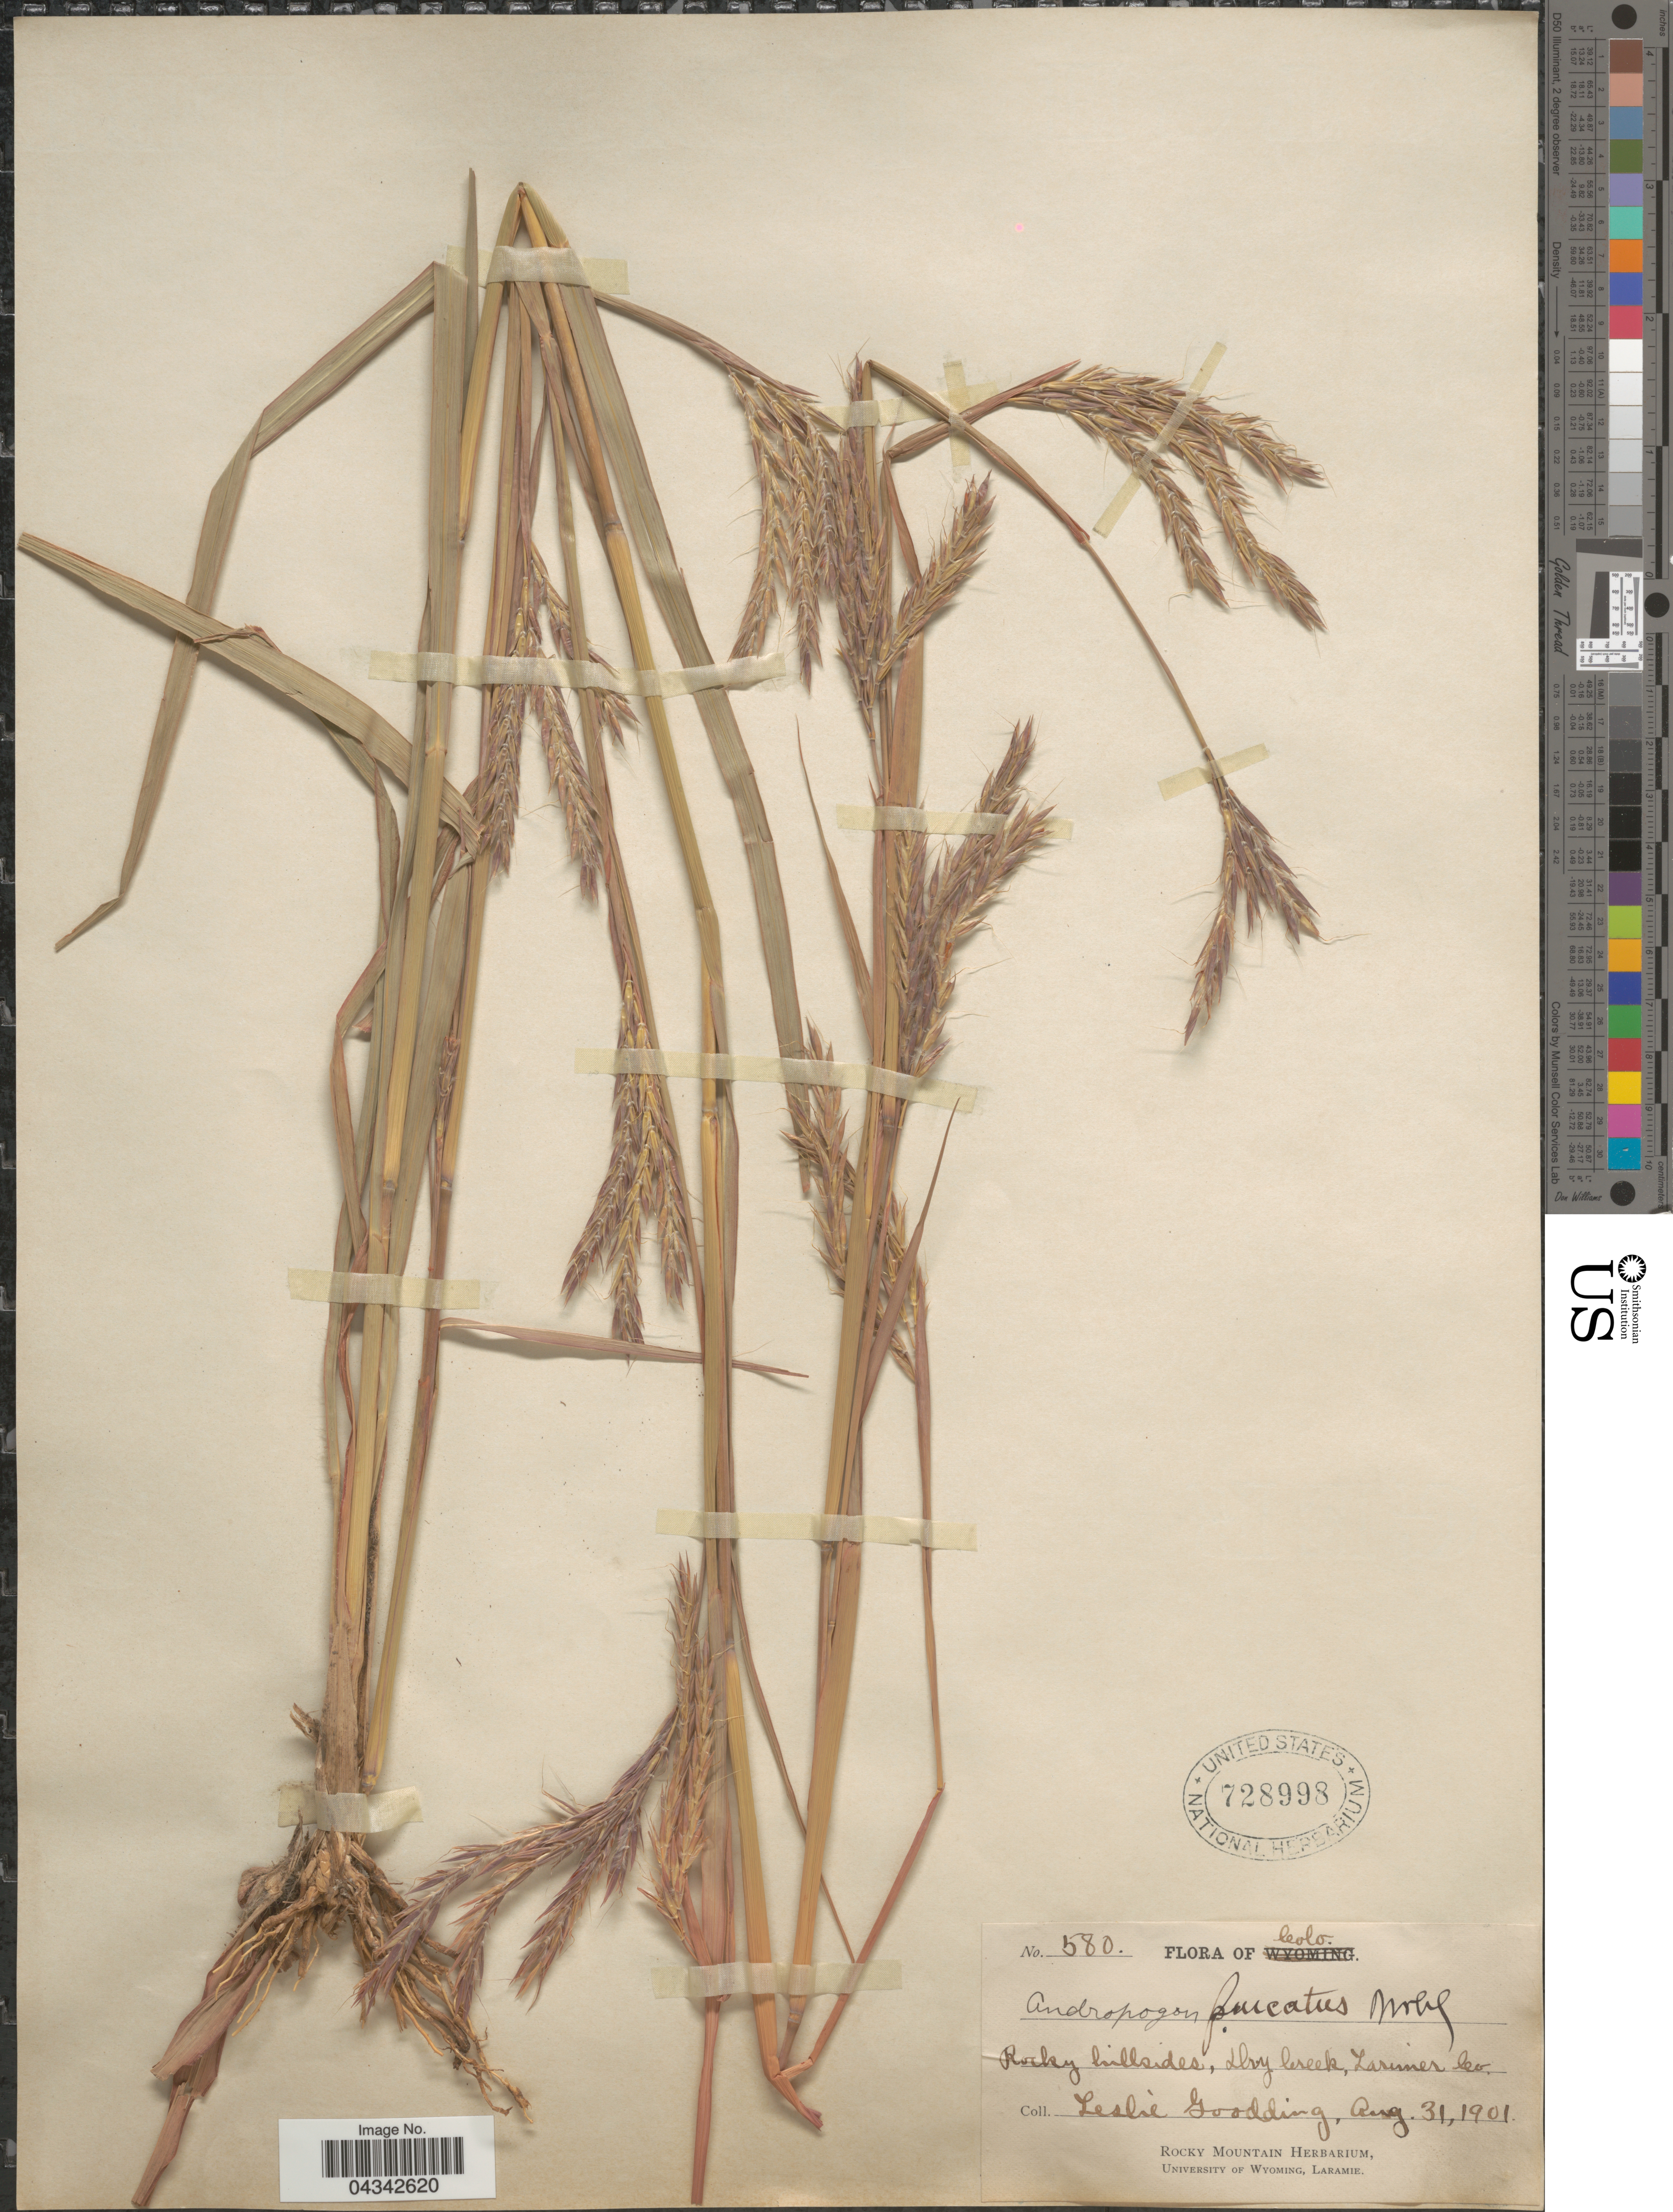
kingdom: Plantae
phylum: Tracheophyta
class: Liliopsida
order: Poales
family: Poaceae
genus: Andropogon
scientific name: Andropogon gerardii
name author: Vitman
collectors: L. N. Goodding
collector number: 580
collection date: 1901-08-31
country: United States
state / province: Colorado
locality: Rocky hillsides, Dry Creek, Larimer Co.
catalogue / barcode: US 728998